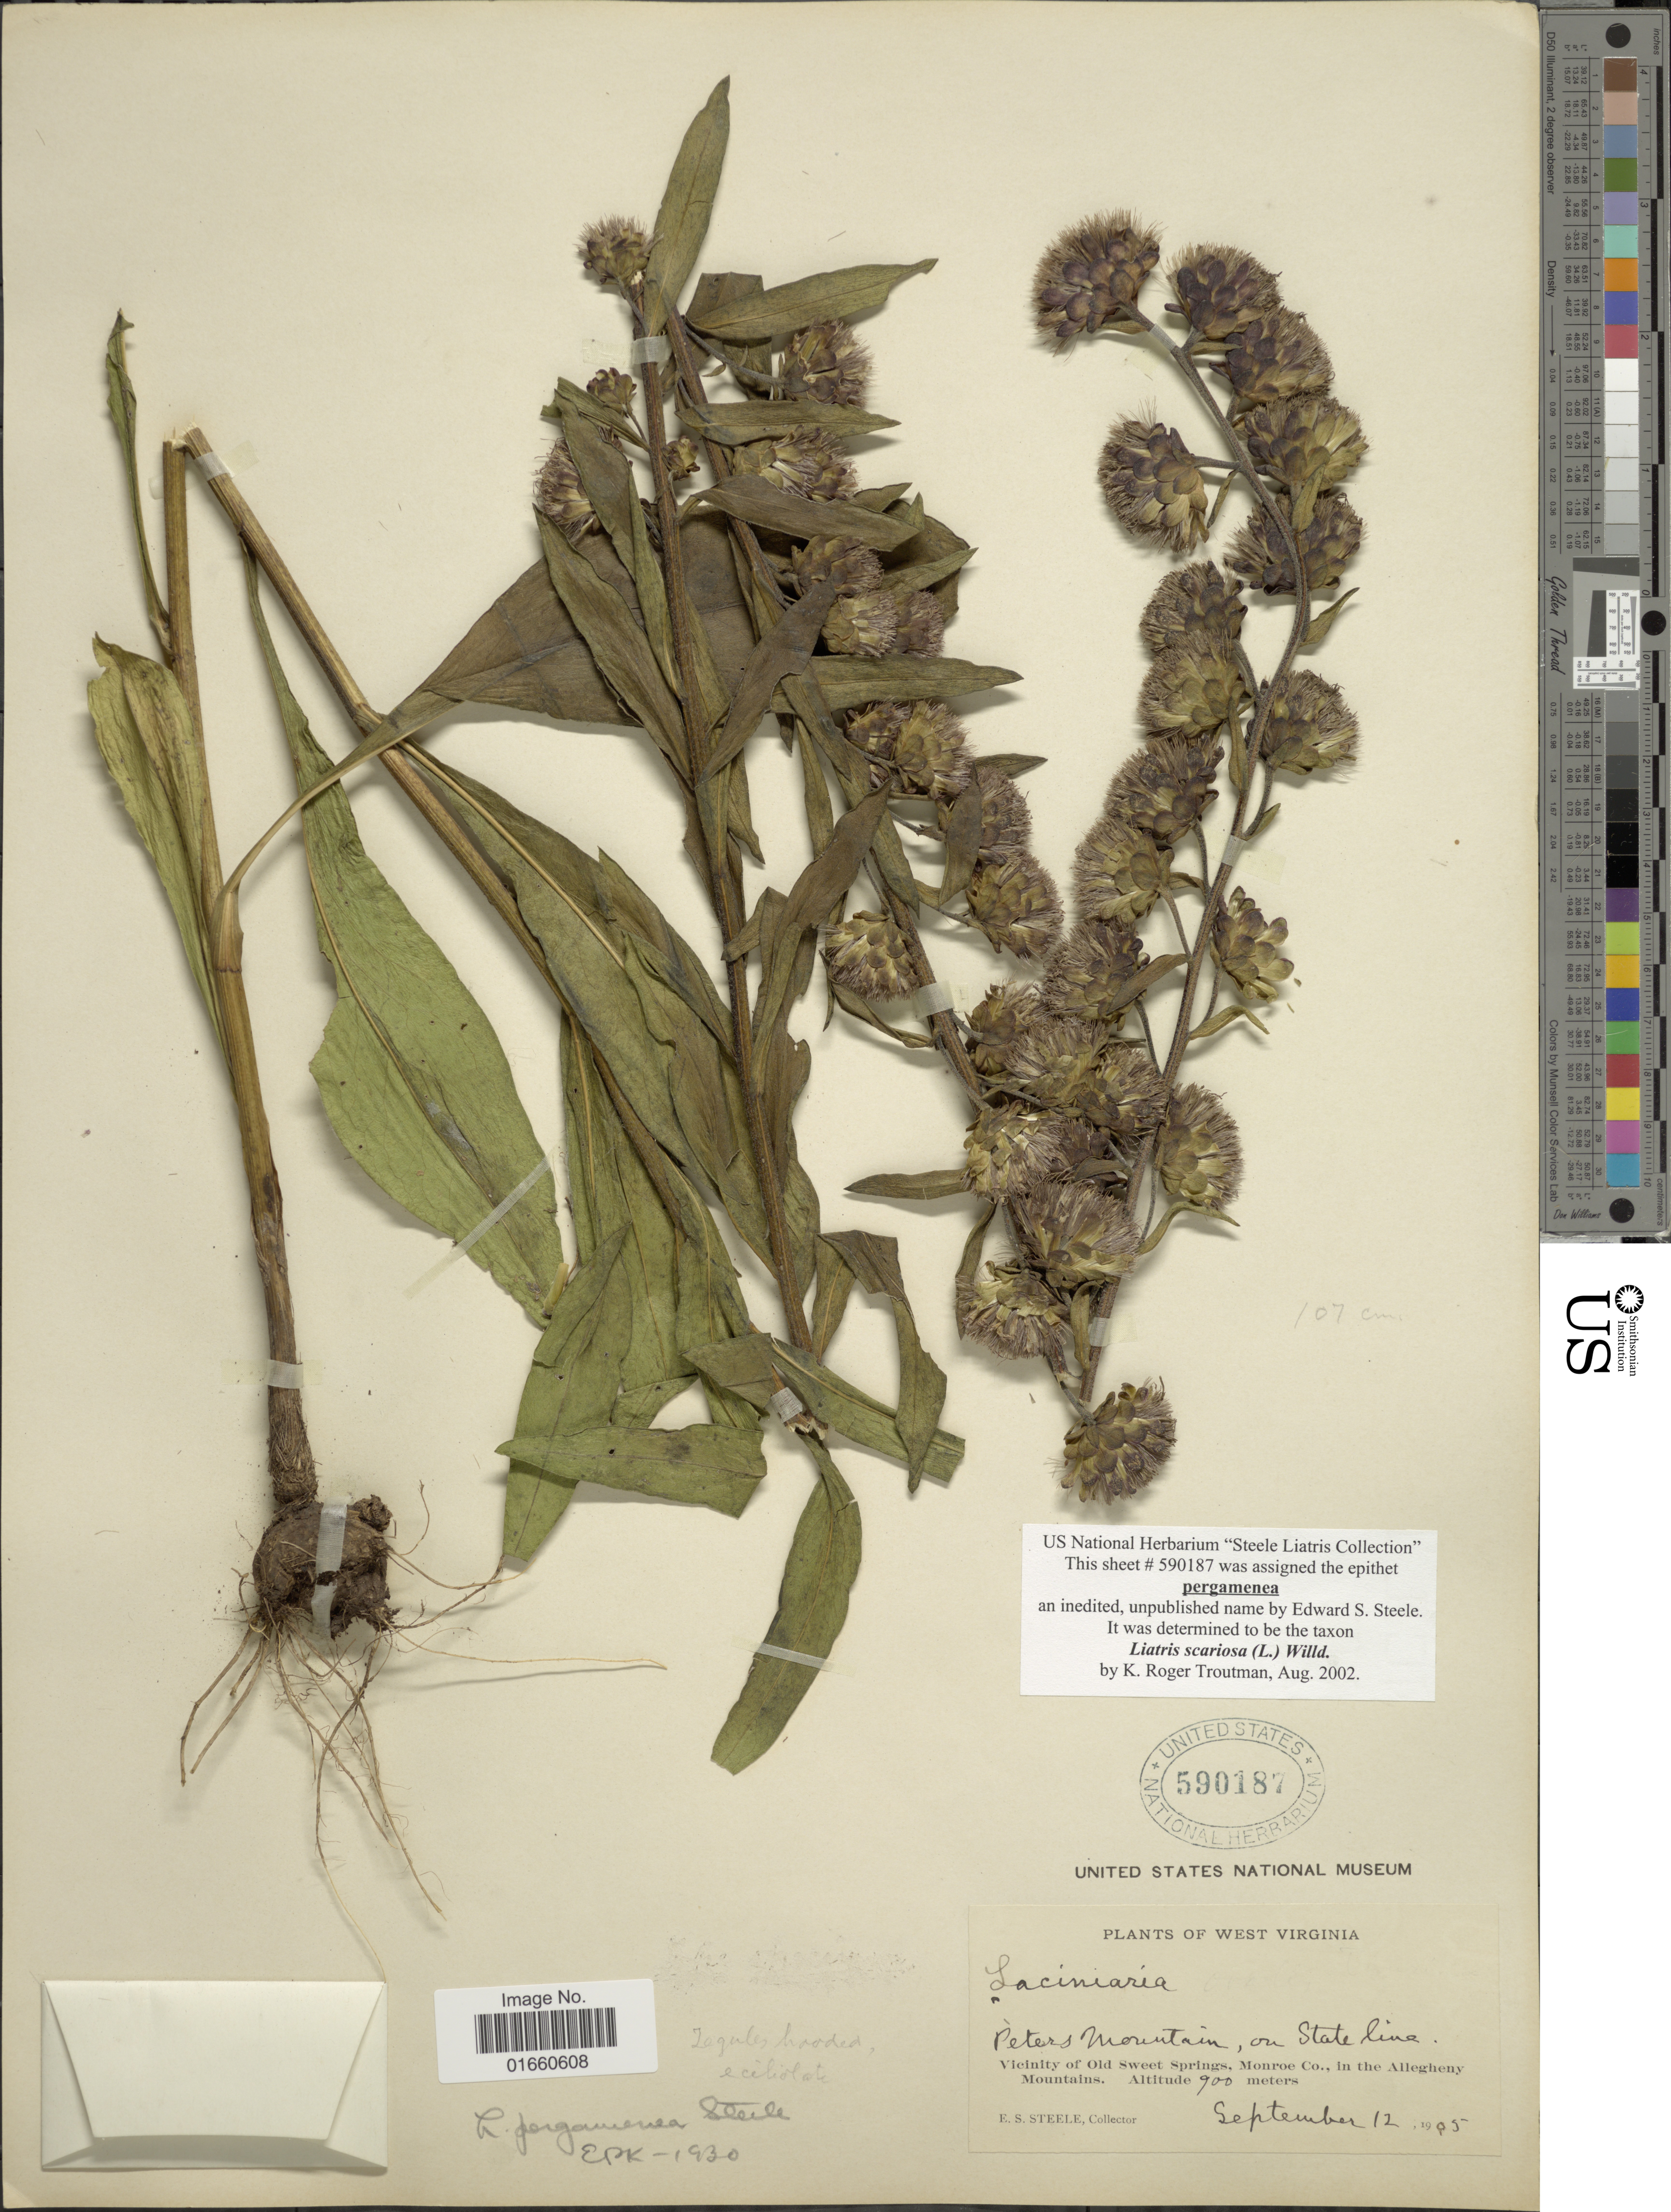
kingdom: Plantae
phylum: Tracheophyta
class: Magnoliopsida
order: Asterales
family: Asteraceae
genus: Liatris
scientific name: Liatris scariosa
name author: (L.) Willd.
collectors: E. Steele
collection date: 1905-09-12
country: United States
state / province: West Virginia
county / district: Monroe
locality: Peters Mountains, on state line, Vicinity of Old Sweet Springs, Monroe Co. in the Allegheny Mountains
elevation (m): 900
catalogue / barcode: US 590187